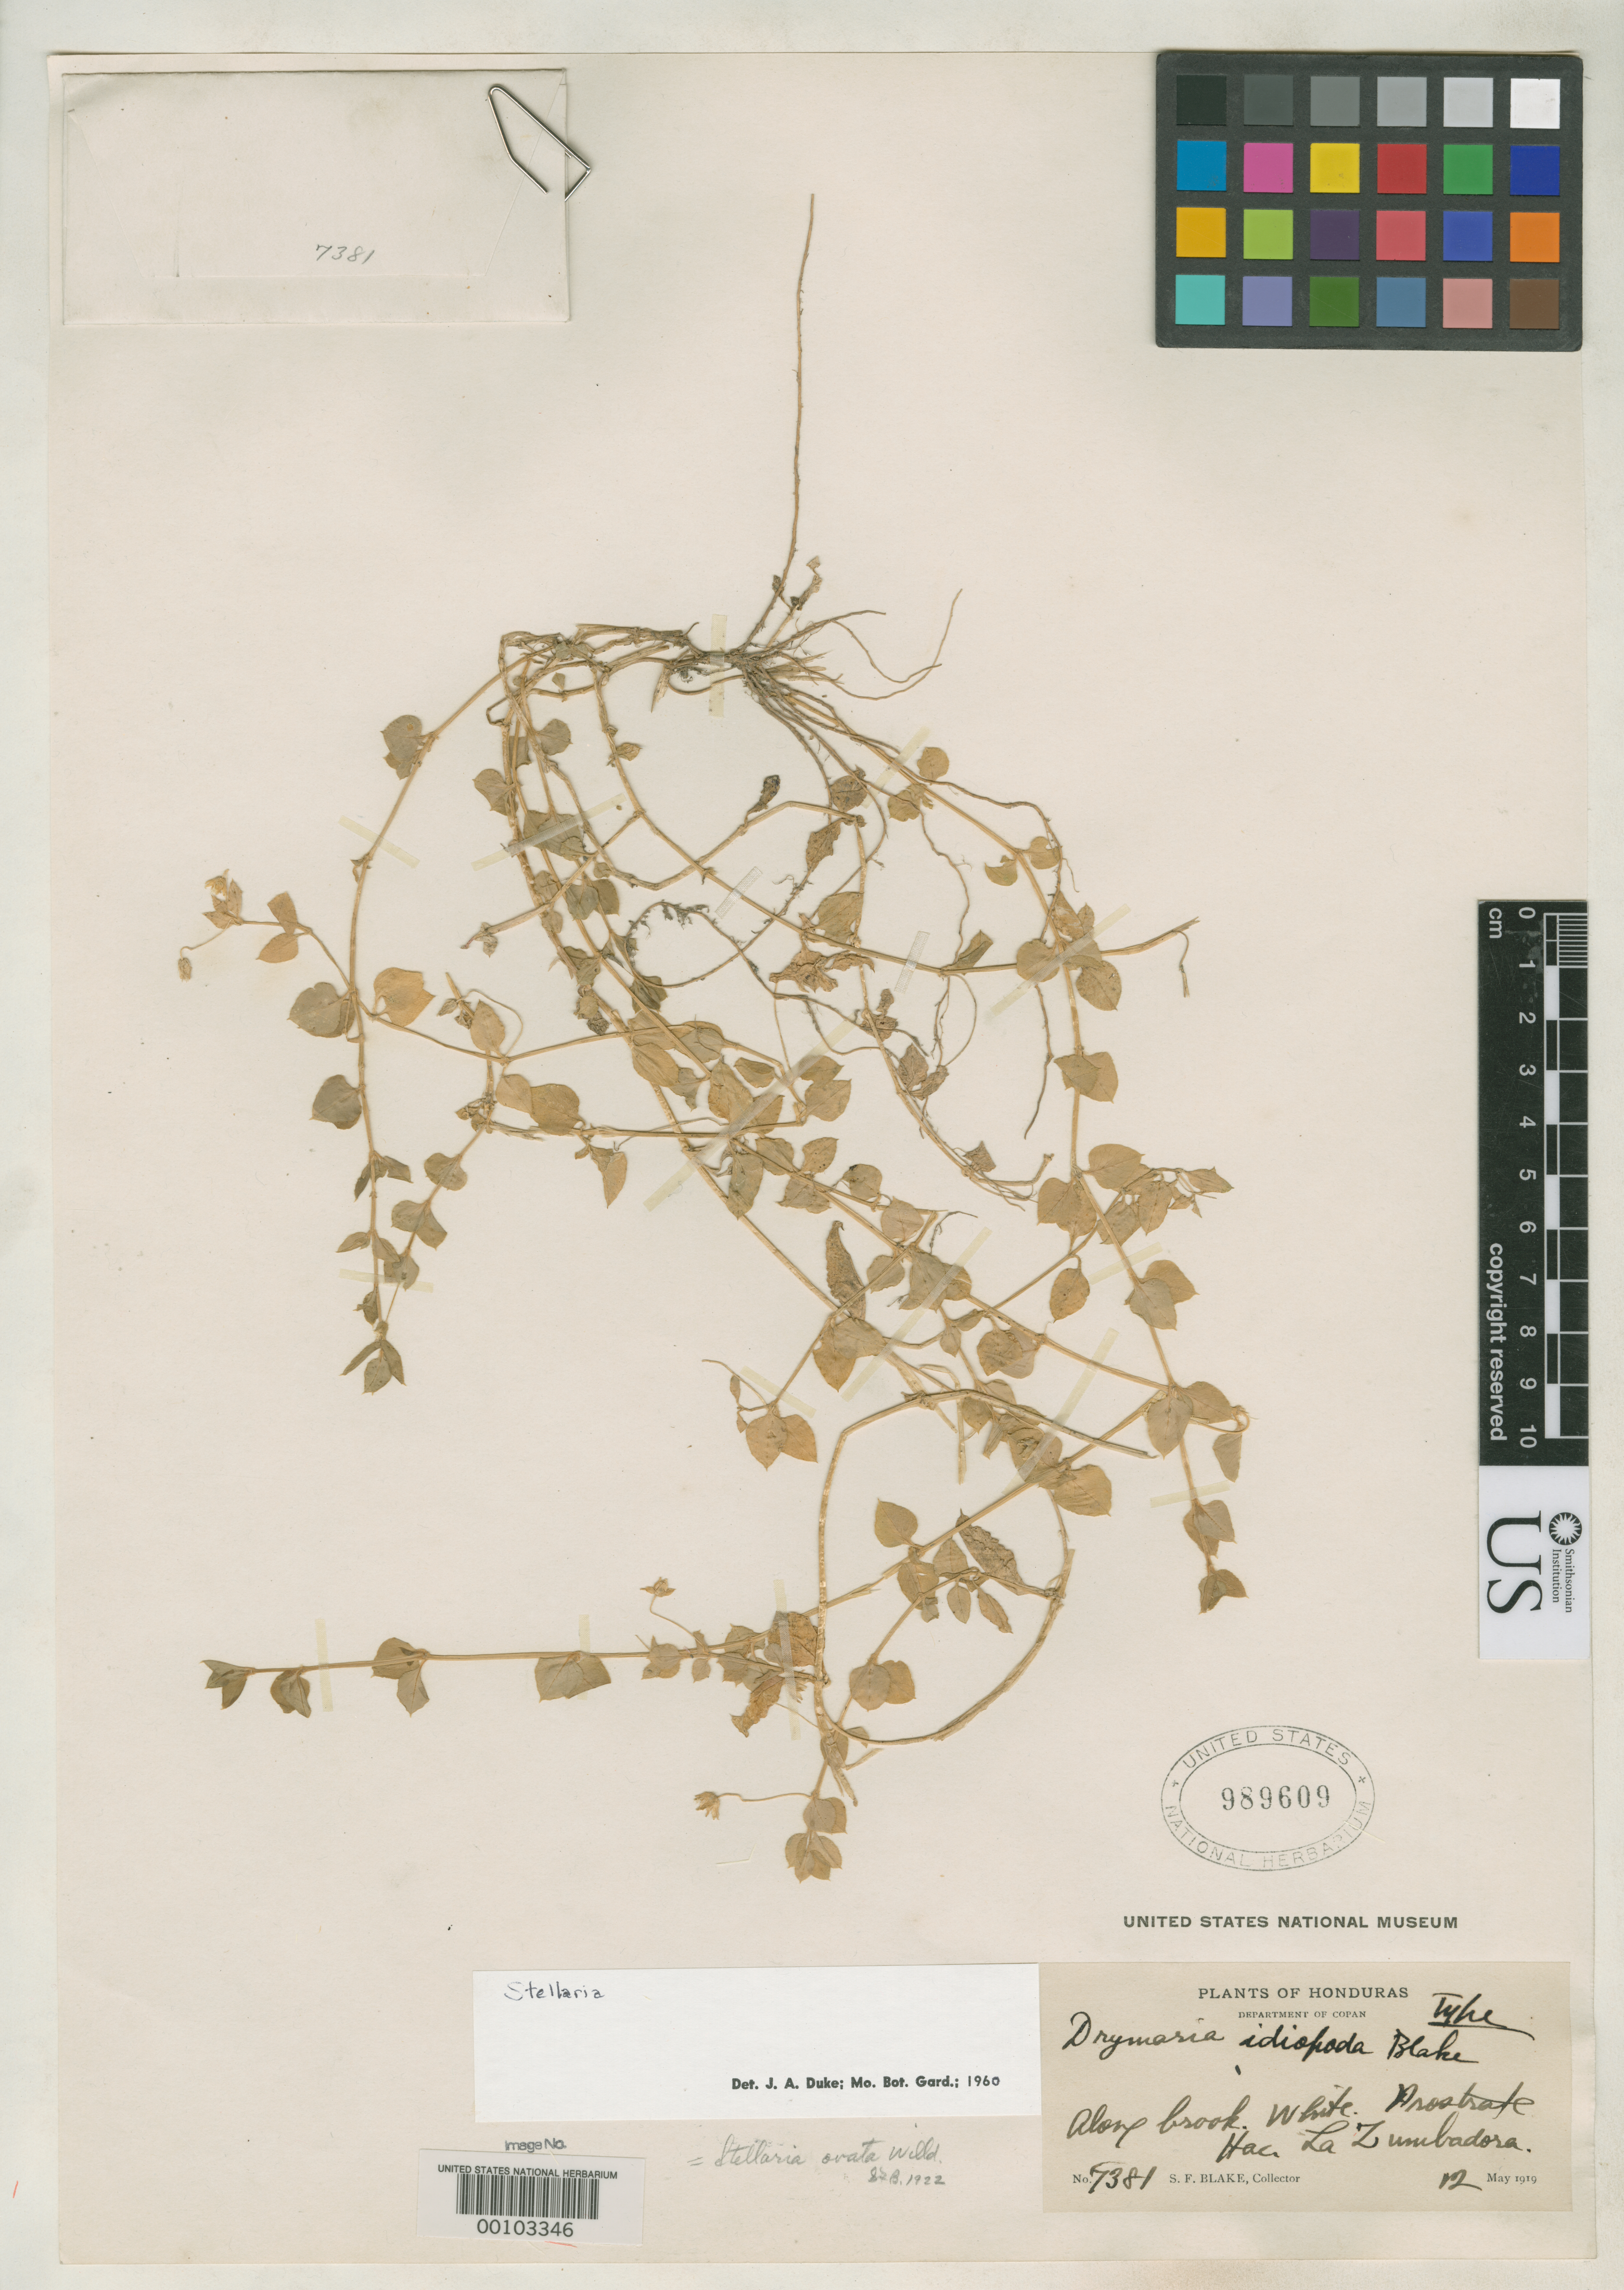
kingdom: Plantae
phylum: Tracheophyta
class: Magnoliopsida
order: Caryophyllales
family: Caryophyllaceae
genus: Drymaria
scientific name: Drymaria idiopoda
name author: S.F. Blake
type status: Holotype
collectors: S. Blake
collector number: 7381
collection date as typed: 12 May 1919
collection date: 1919-05-12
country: Honduras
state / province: Copán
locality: Hacienda La Zumbadora.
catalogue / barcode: US 989609